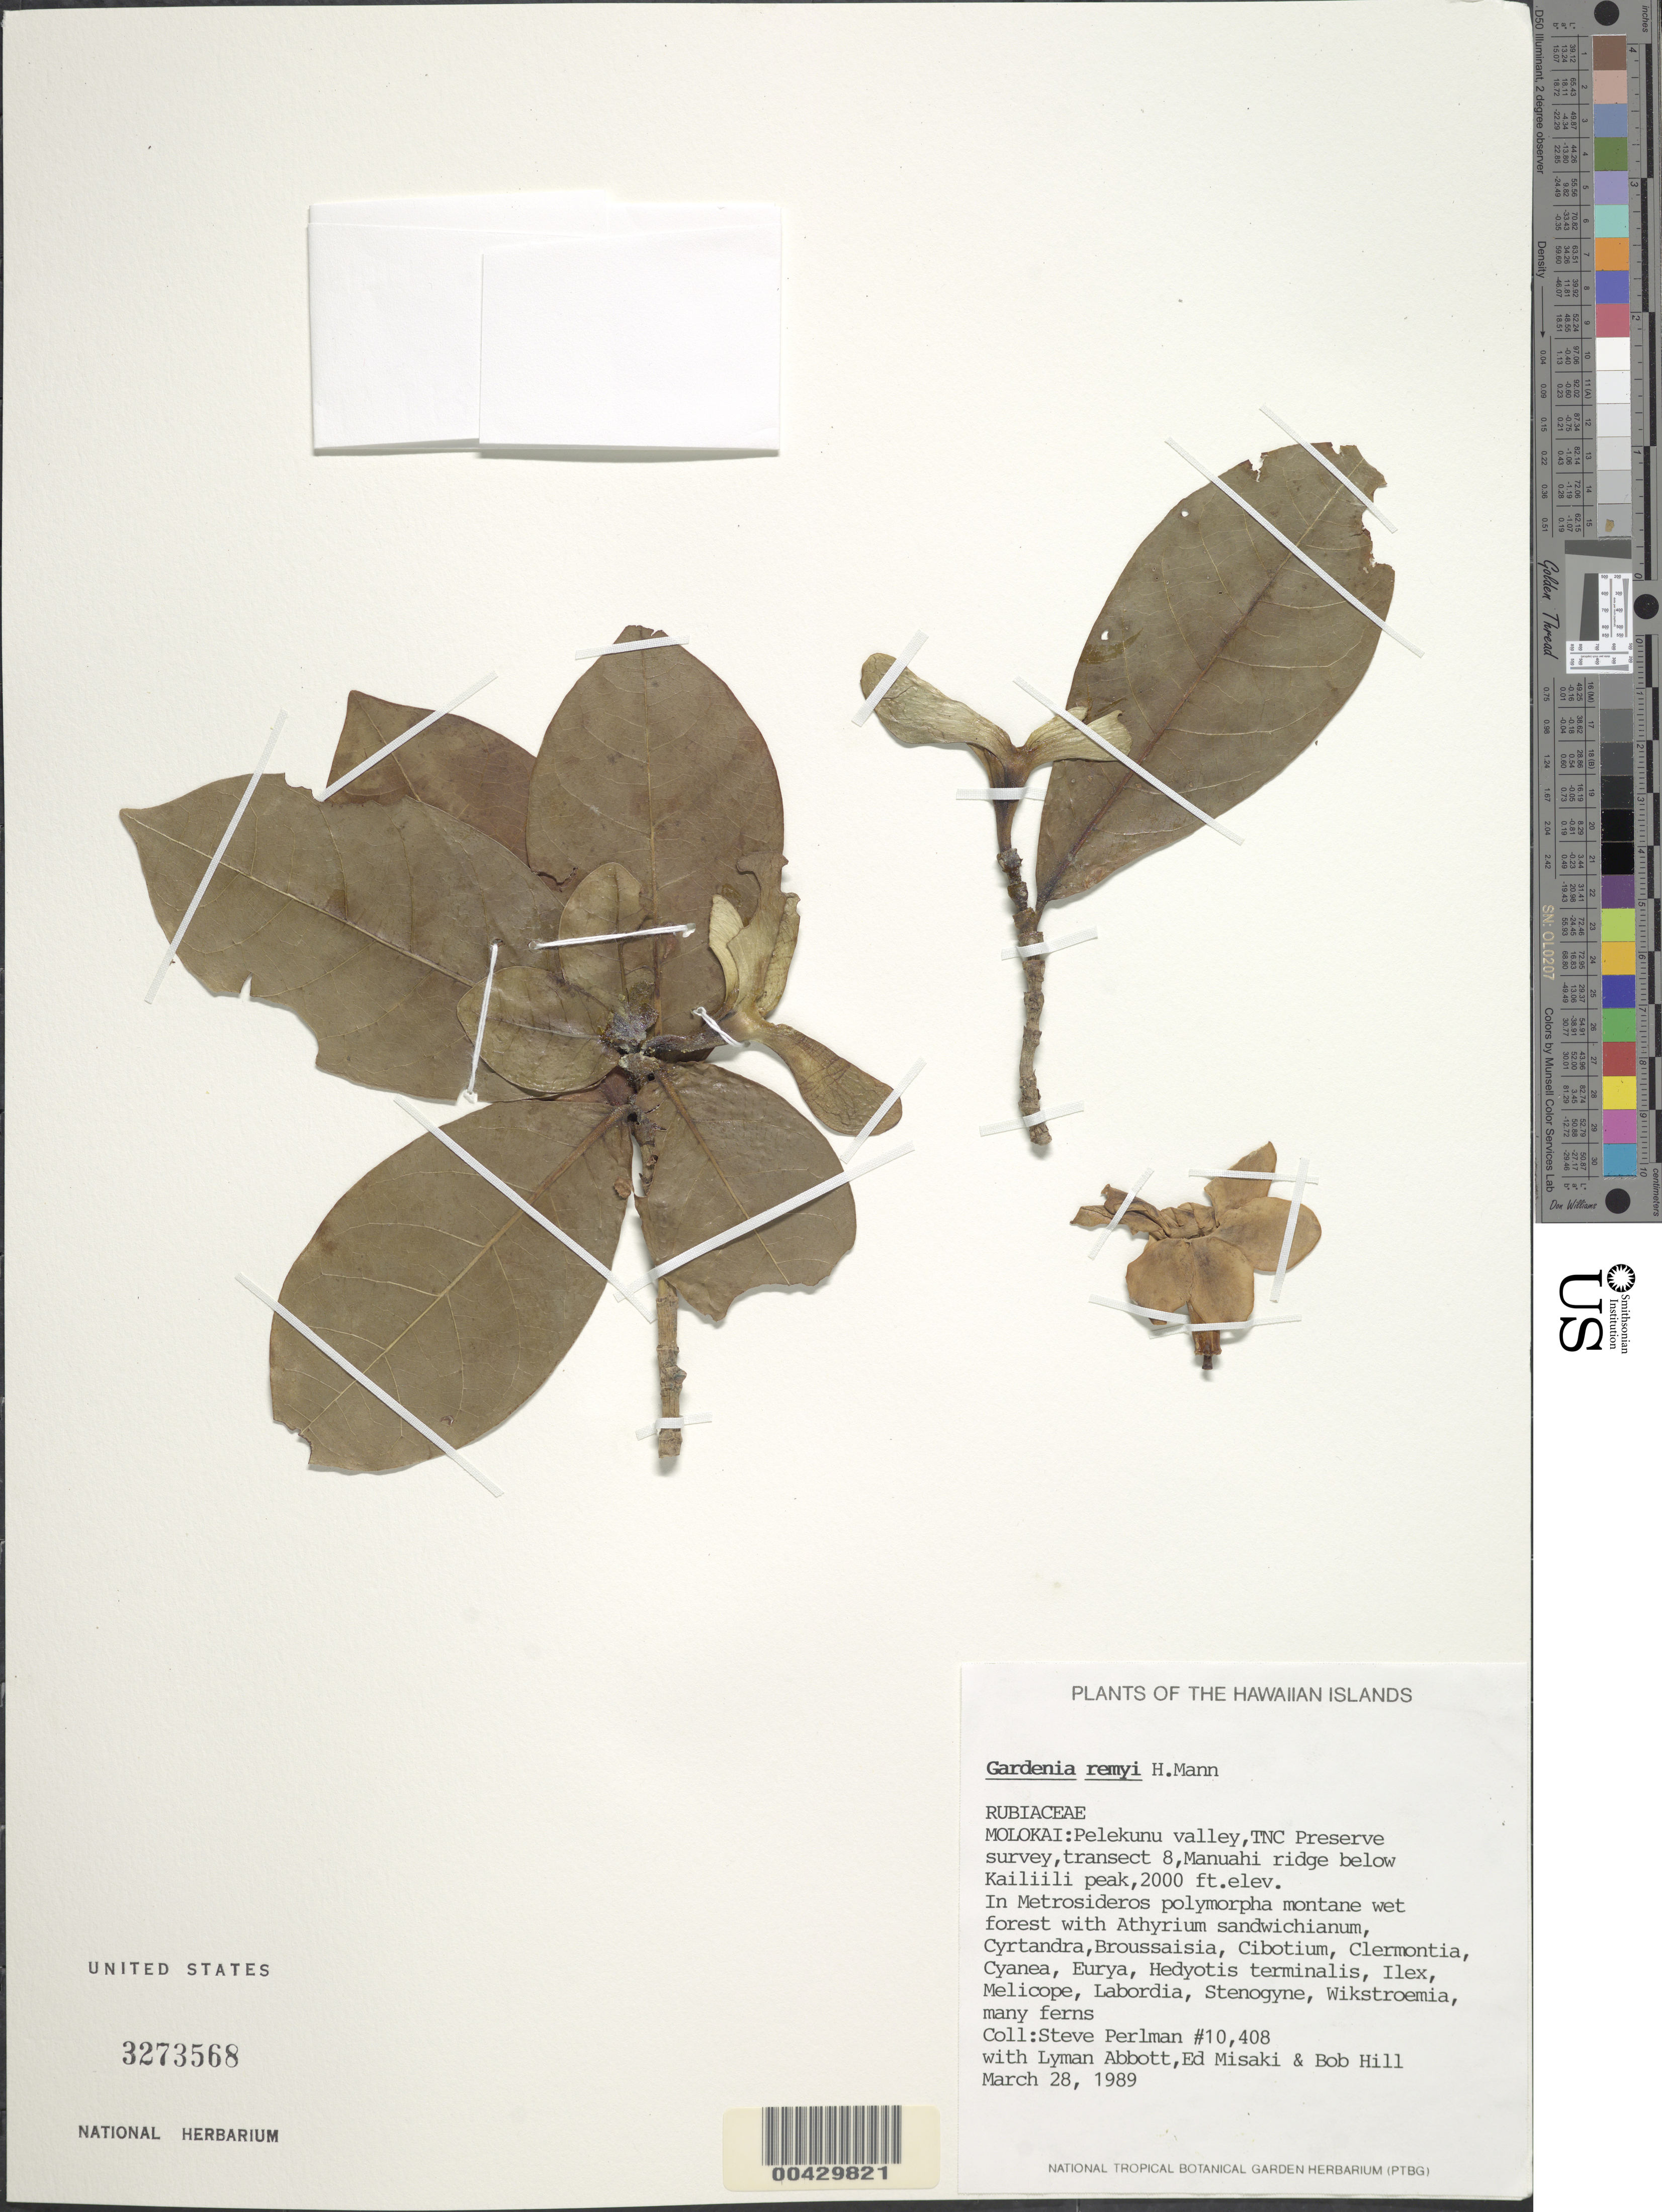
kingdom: Plantae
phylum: Tracheophyta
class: Magnoliopsida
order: Gentianales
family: Rubiaceae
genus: Gardenia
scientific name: Gardenia remyi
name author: H. Mann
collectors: S. P. Perlman, L. Abbott, E. Misaki & B. Hill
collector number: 10408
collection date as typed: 28 Mar 1989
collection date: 1989-03-28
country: United States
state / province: Hawaii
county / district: Maui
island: Moloka'i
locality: Pelekunu Valley, transect 8, Manuahi Ridge below Kailiili Peak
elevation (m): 610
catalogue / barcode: US 3273568